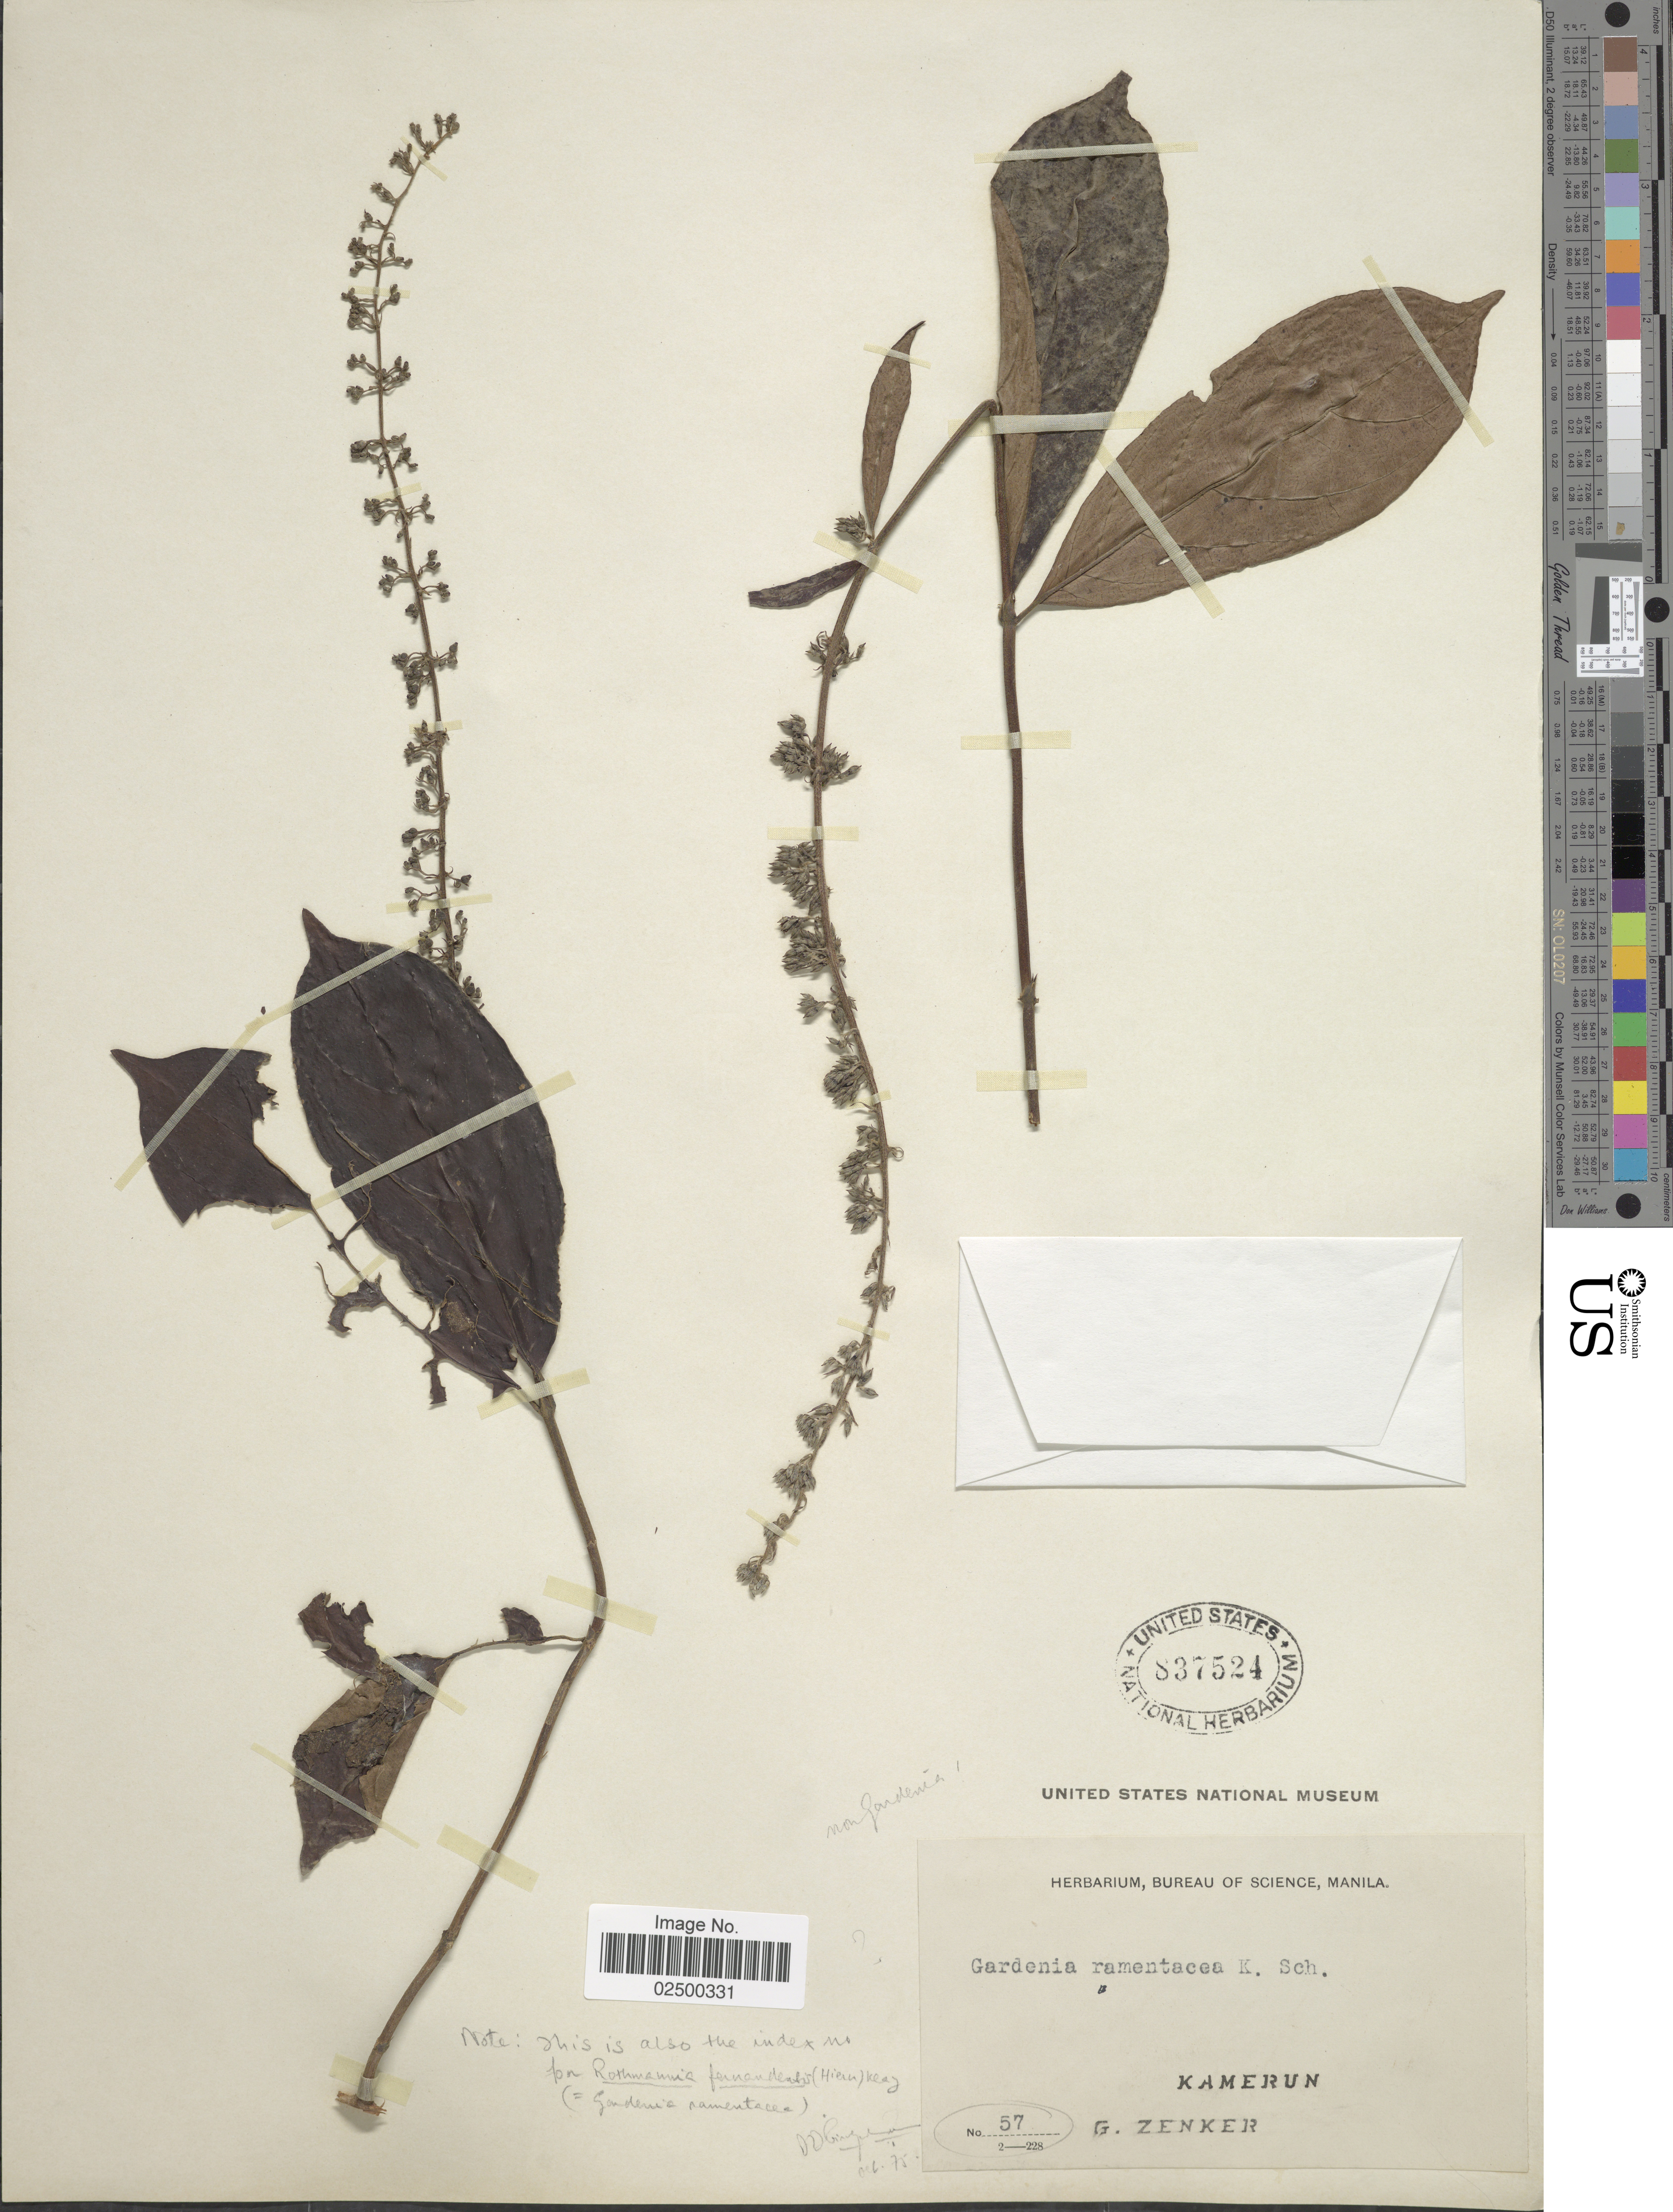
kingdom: Plantae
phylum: Tracheophyta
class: Magnoliopsida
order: Gentianales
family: Rubiaceae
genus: Bertiera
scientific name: Bertiera bracteolata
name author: Hiern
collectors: G. A. Zenker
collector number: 57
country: Cameroon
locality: Kamerun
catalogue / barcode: US 837524